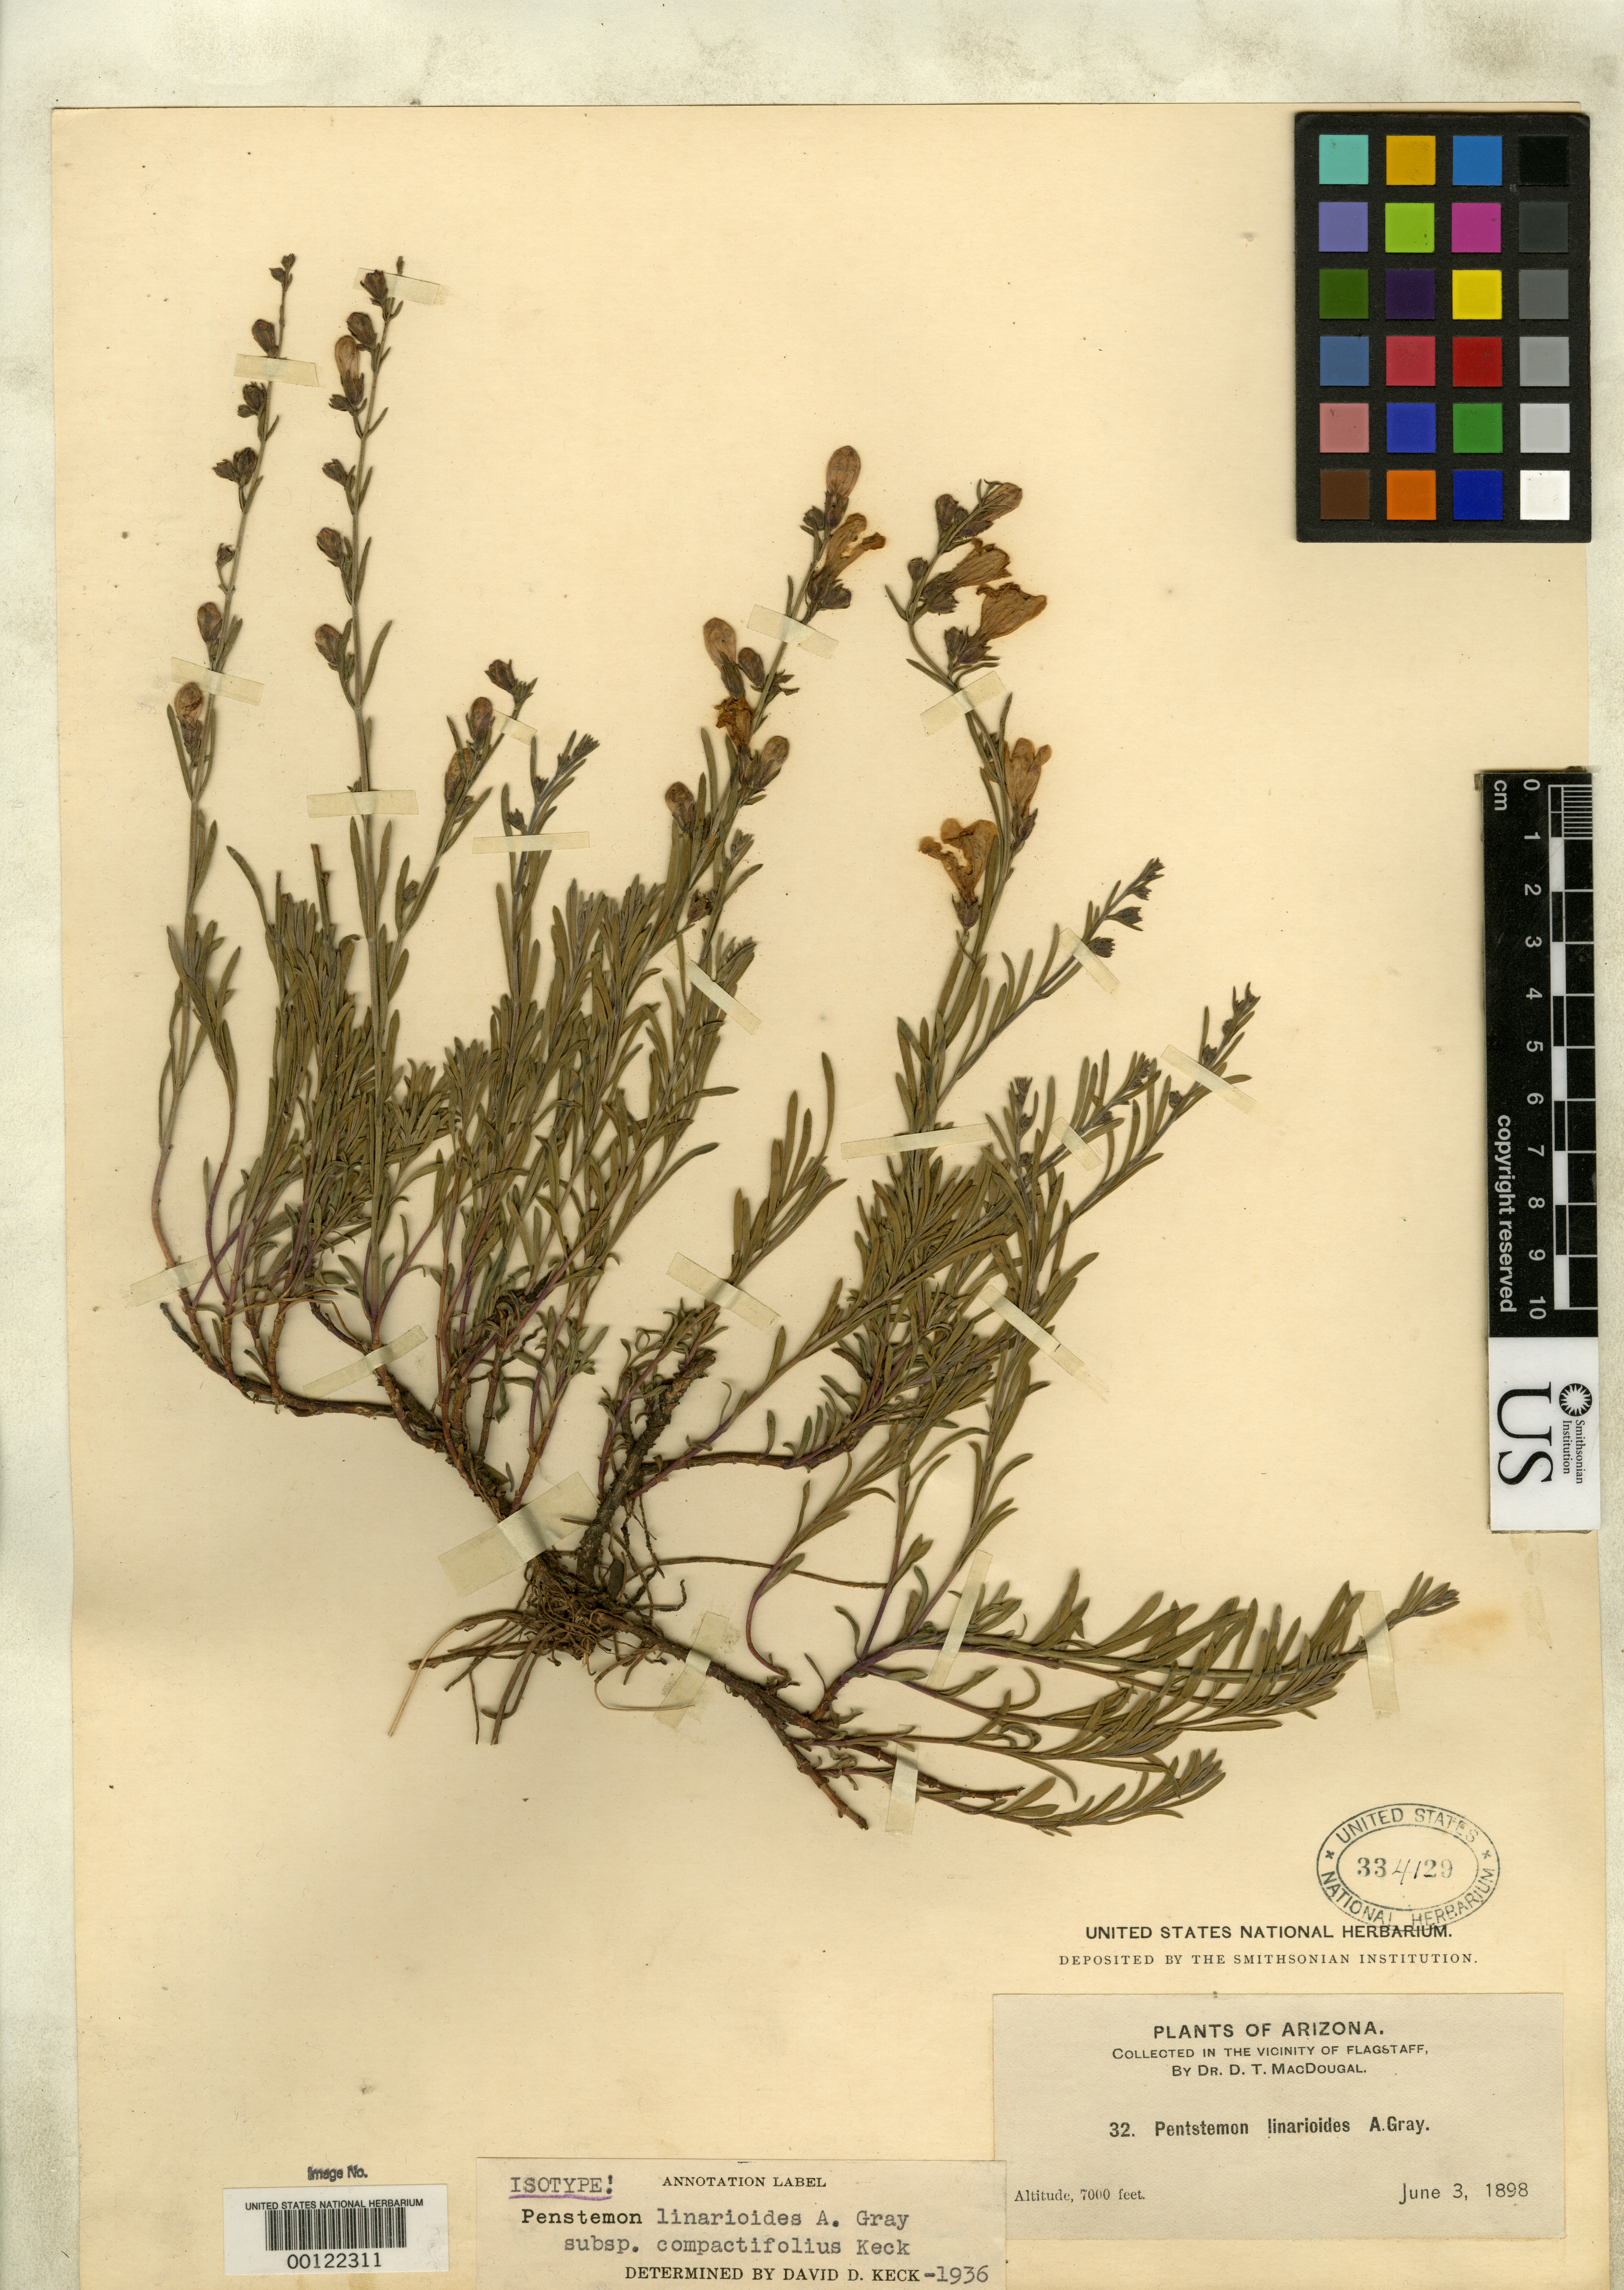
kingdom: Plantae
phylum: Tracheophyta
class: Magnoliopsida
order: Lamiales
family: Plantaginaceae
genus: Penstemon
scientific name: Penstemon linarioides subsp. compactifolius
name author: D.D. Keck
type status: Isotype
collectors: D. T. MacDougal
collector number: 32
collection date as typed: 03 Jun 1898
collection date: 1898-06-03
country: United States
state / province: Arizona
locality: Vicinity of Flagstaff.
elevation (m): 2134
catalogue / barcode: US 334129